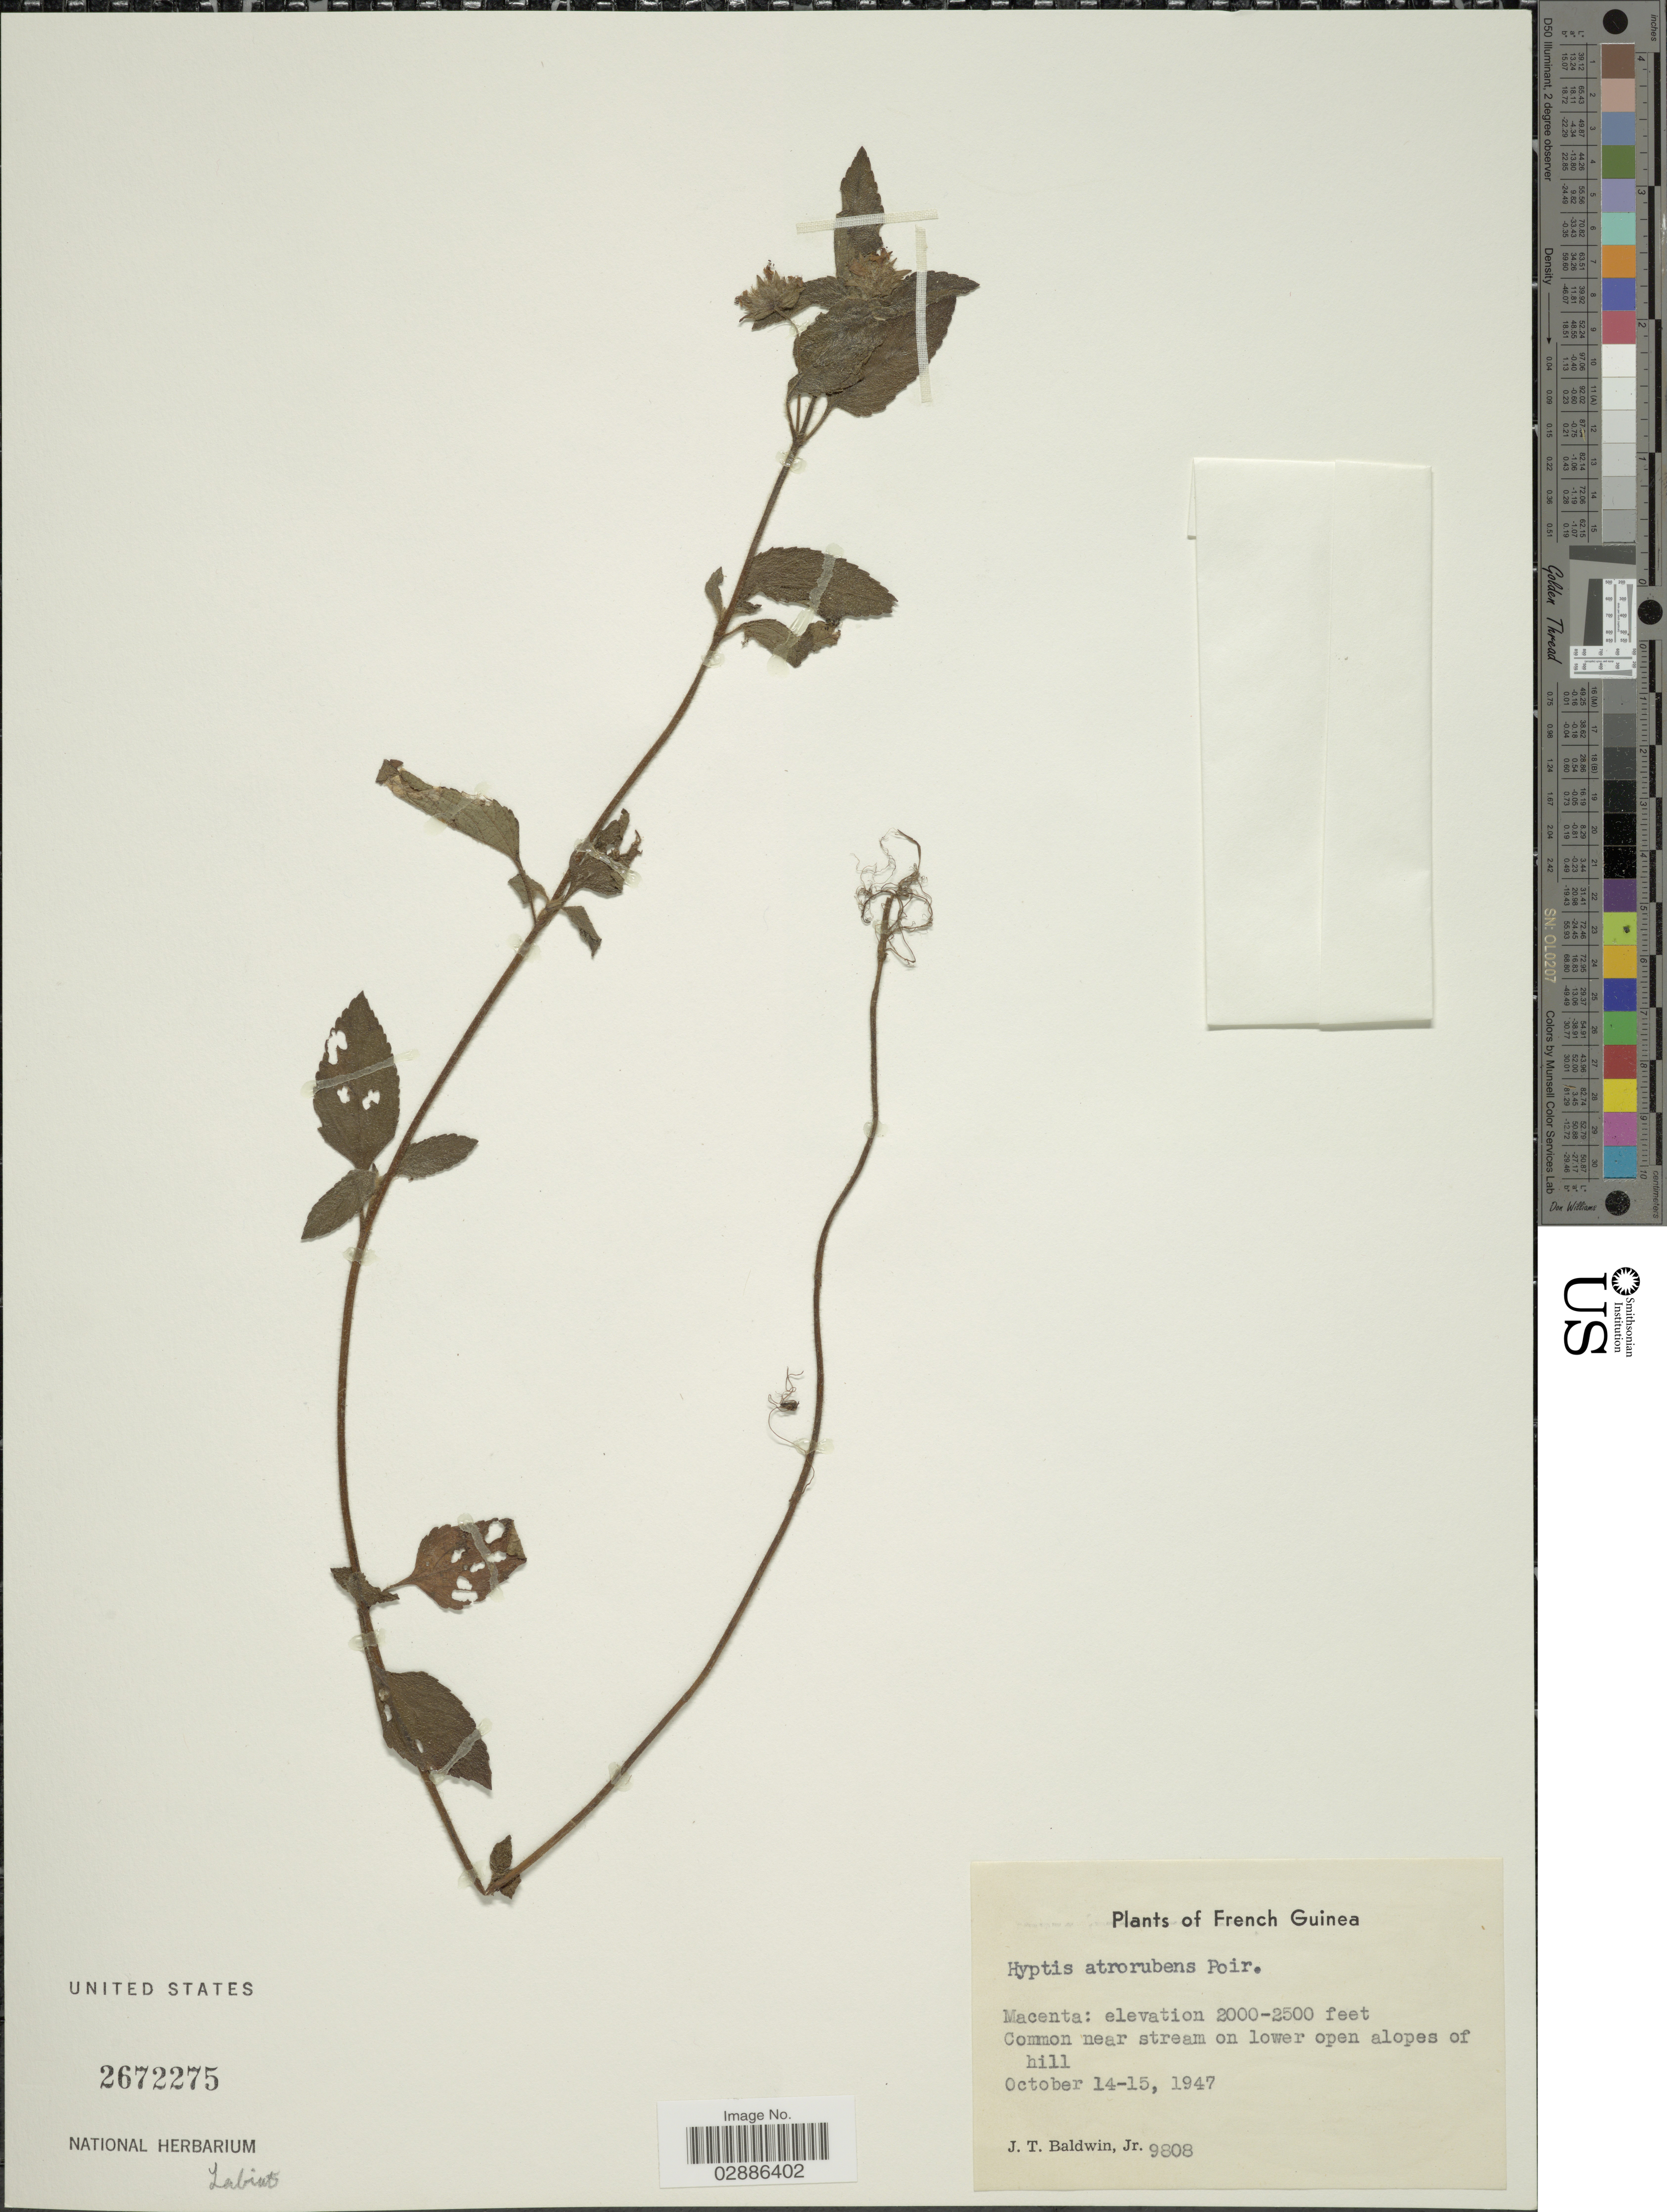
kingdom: Plantae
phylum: Tracheophyta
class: Magnoliopsida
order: Lamiales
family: Lamiaceae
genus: Hyptis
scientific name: Hyptis atrorubens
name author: Poit.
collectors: J. T. Baldwin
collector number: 9808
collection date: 1947-10-14/1947-10-15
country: Guinea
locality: French Guinea, Macenta: Common near stream on lower open slopes of hill.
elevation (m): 610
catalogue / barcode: US 2672275